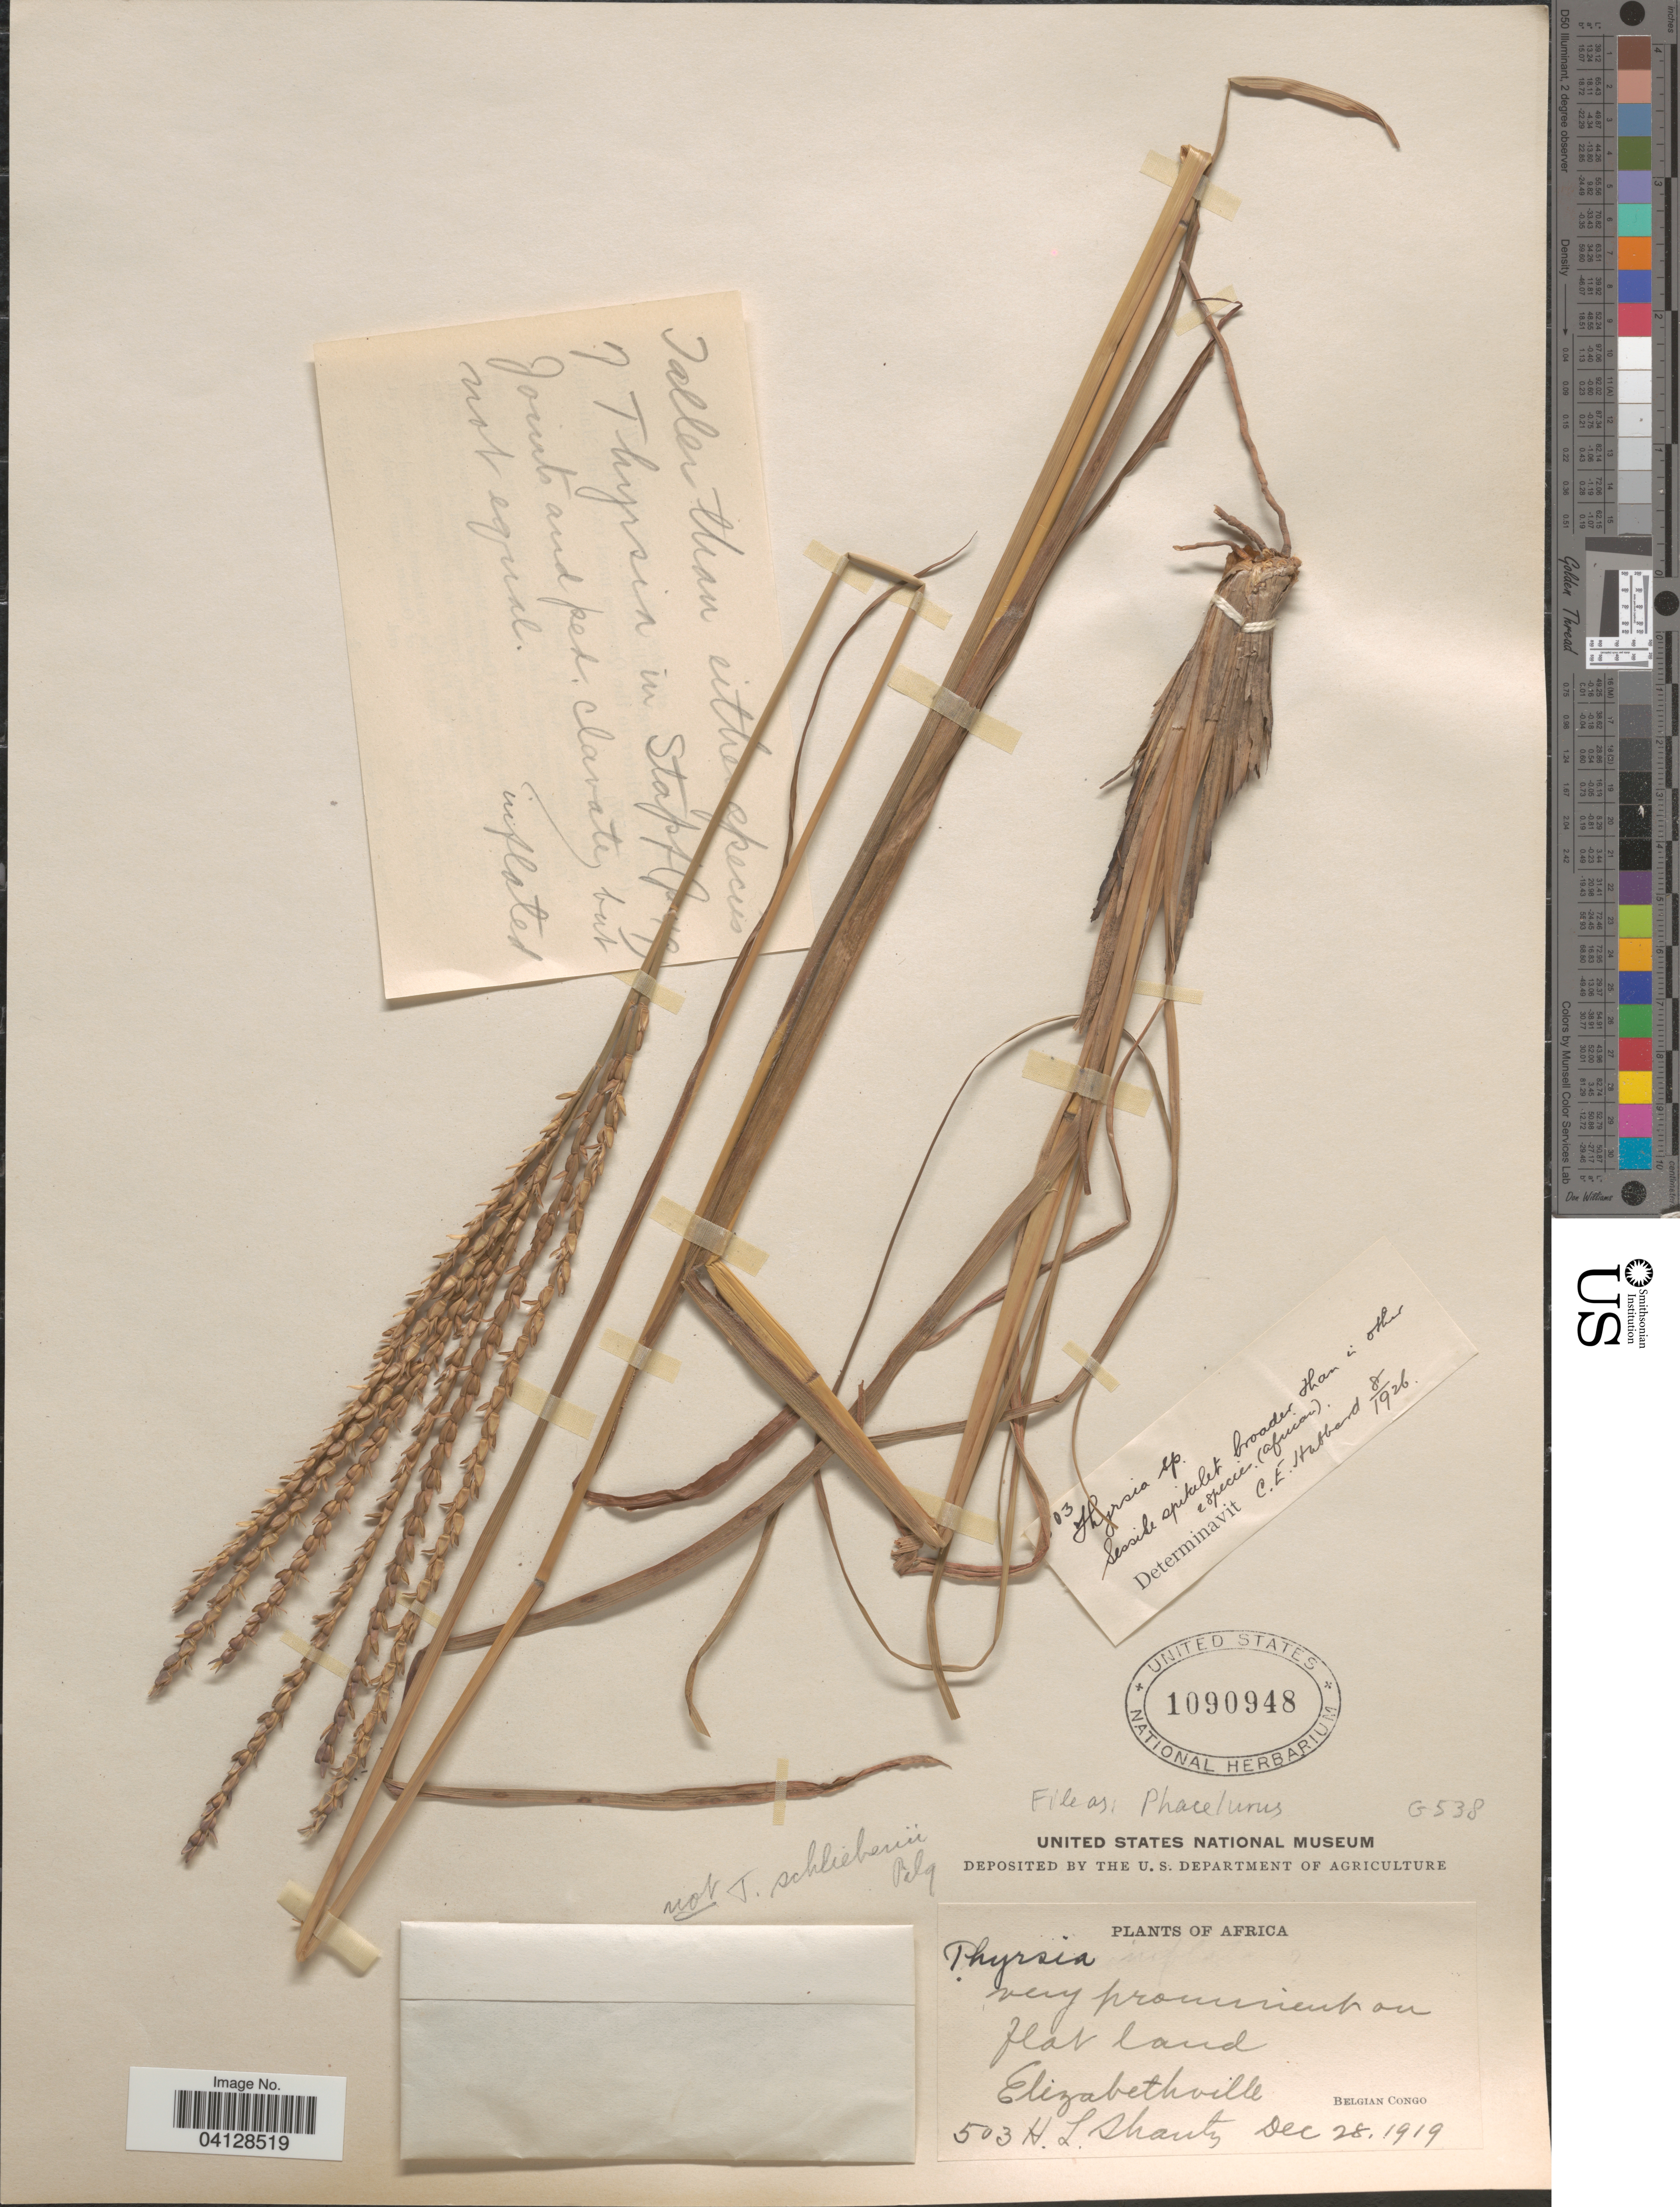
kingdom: Plantae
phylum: Tracheophyta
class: Liliopsida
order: Poales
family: Poaceae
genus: Thyrsia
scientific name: Thyrsia sp.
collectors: H. Shantz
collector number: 503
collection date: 1919-12-28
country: Congo, Democratic Republic of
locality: Elizabethville. Belgian Congo.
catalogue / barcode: US 1090948